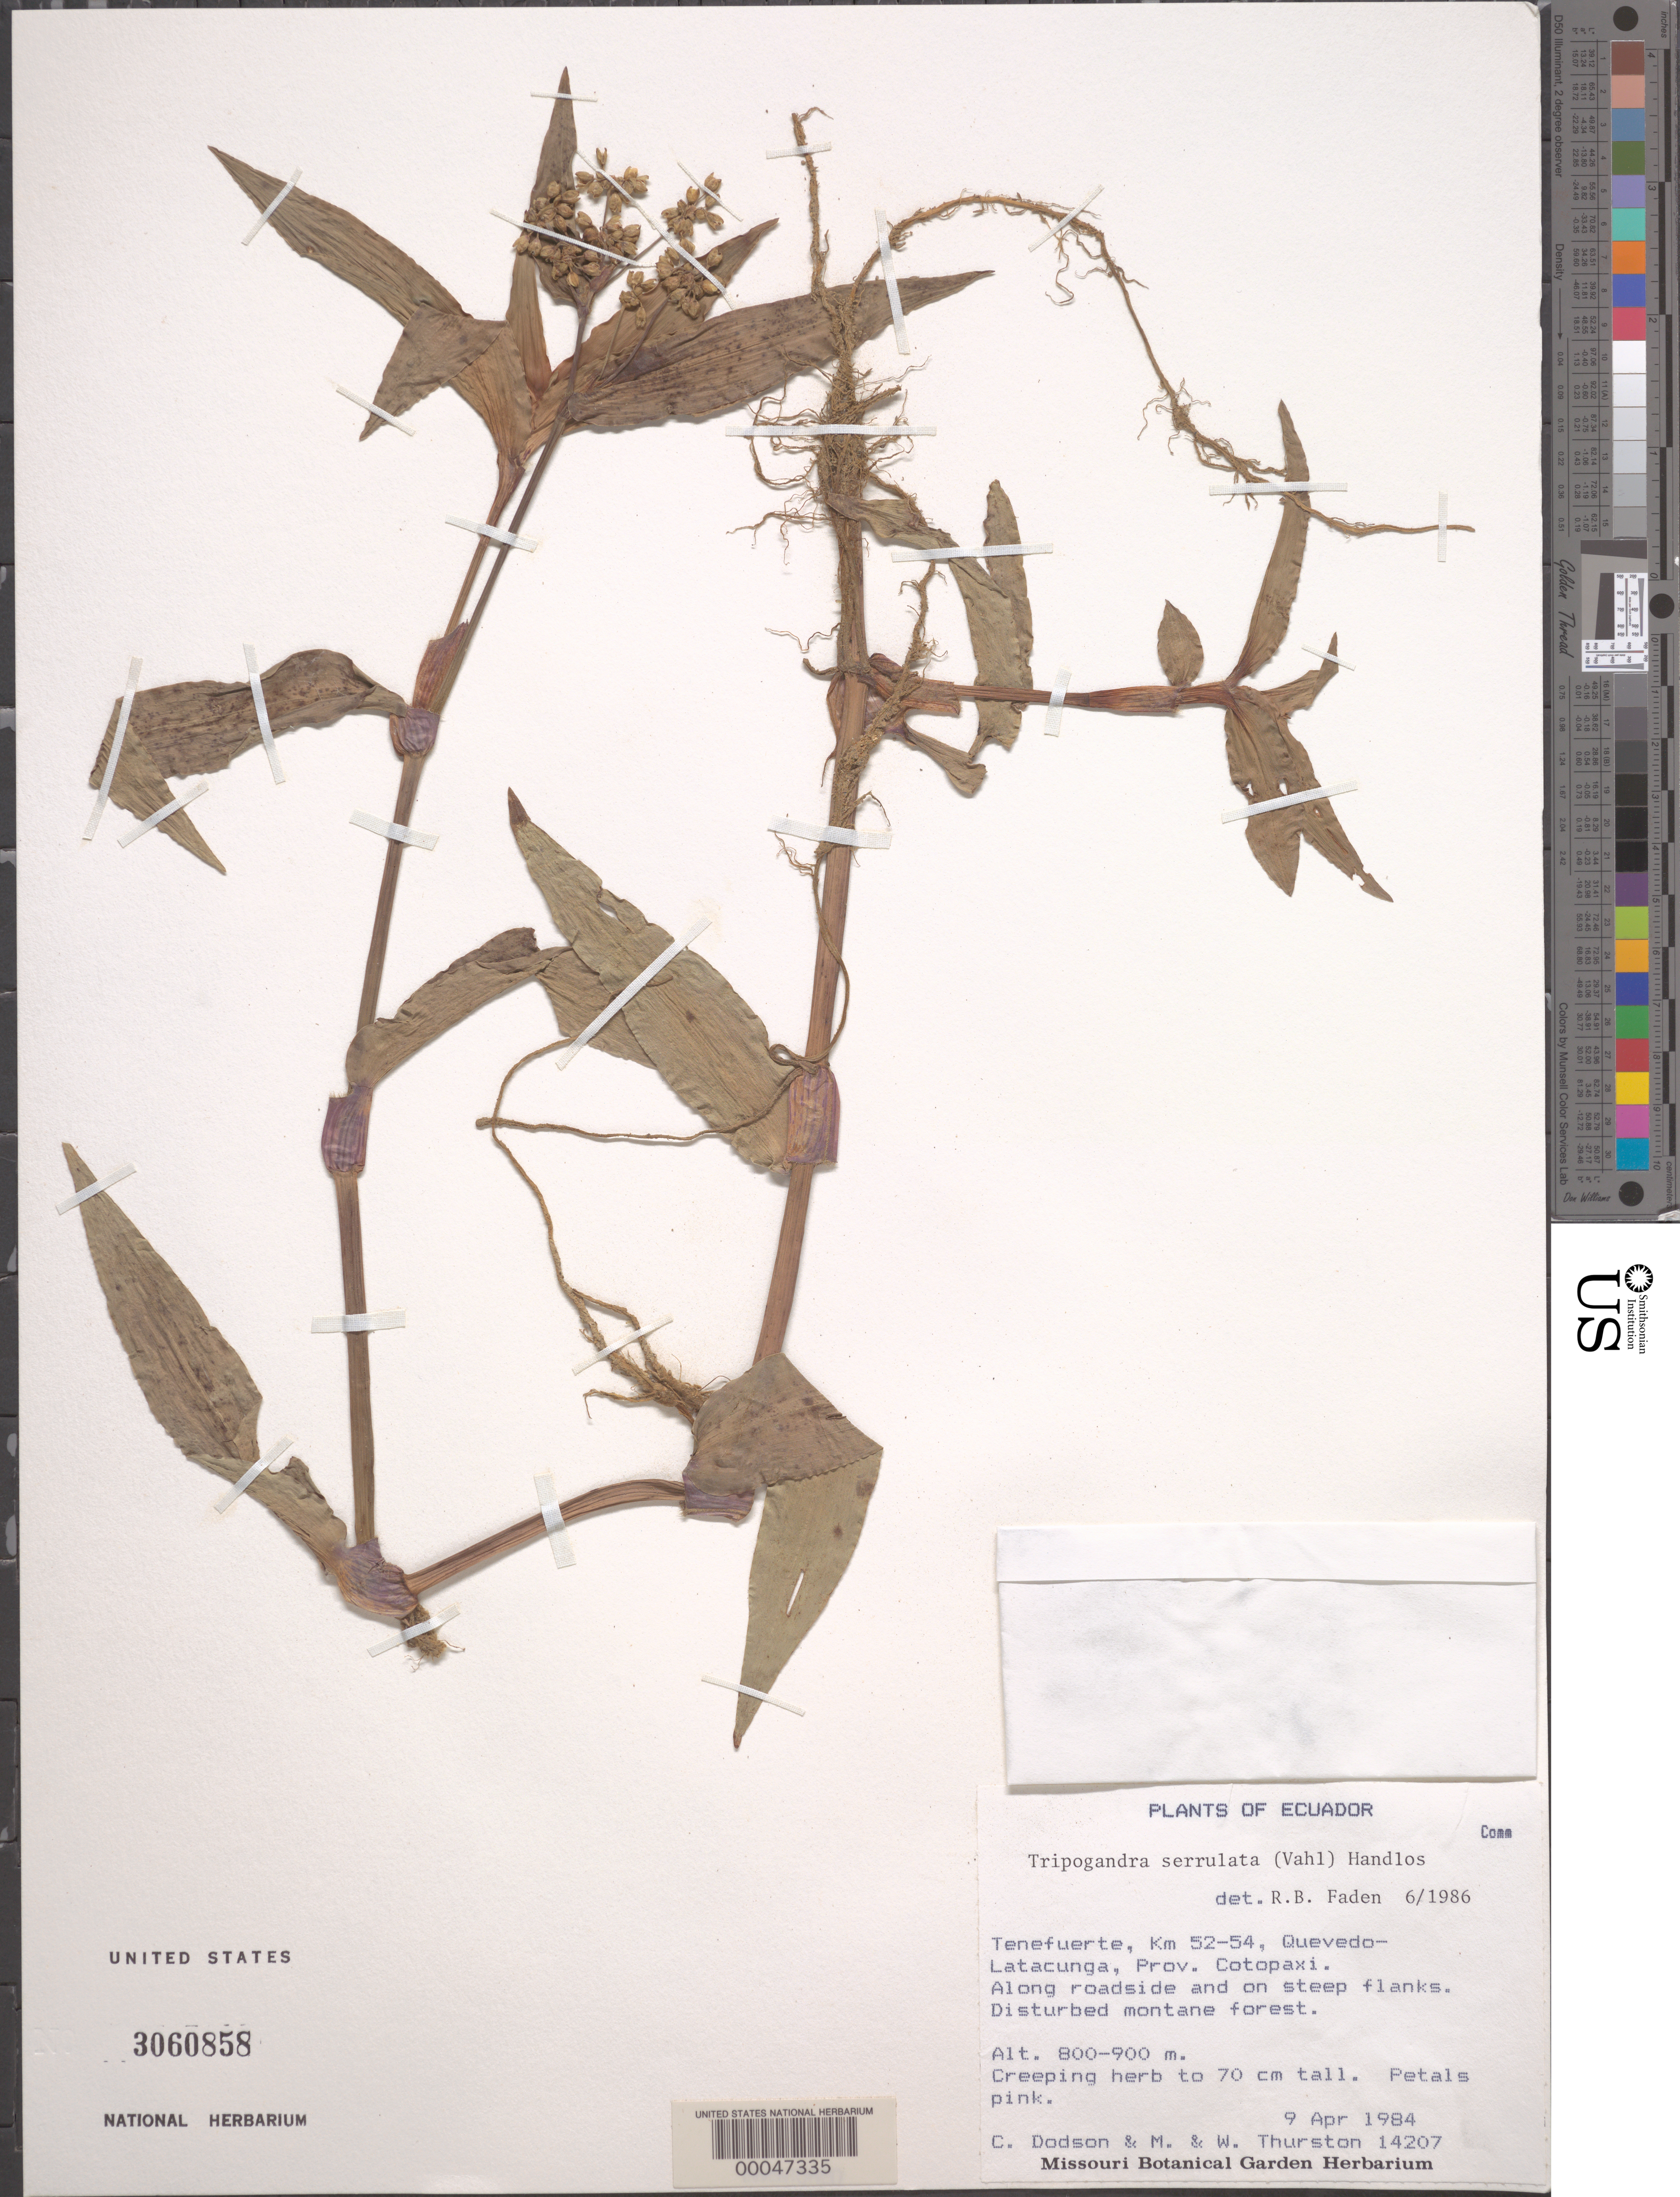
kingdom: Plantae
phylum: Tracheophyta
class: Liliopsida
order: Commelinales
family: Commelinaceae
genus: Tripogandra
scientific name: Tripogandra serrulata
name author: (Vahl) Handlos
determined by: Faden, Robert B., (US), Smithsonian Institution - National Museum of Natural History (UNITED STATES)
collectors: C. H. Dodson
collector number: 14207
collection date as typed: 09 Apr 1984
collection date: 1984-04-09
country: Ecuador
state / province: Cotopaxi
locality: Tenefuerte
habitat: Roadside, disturbed montane forest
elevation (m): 800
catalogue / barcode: US 3060858